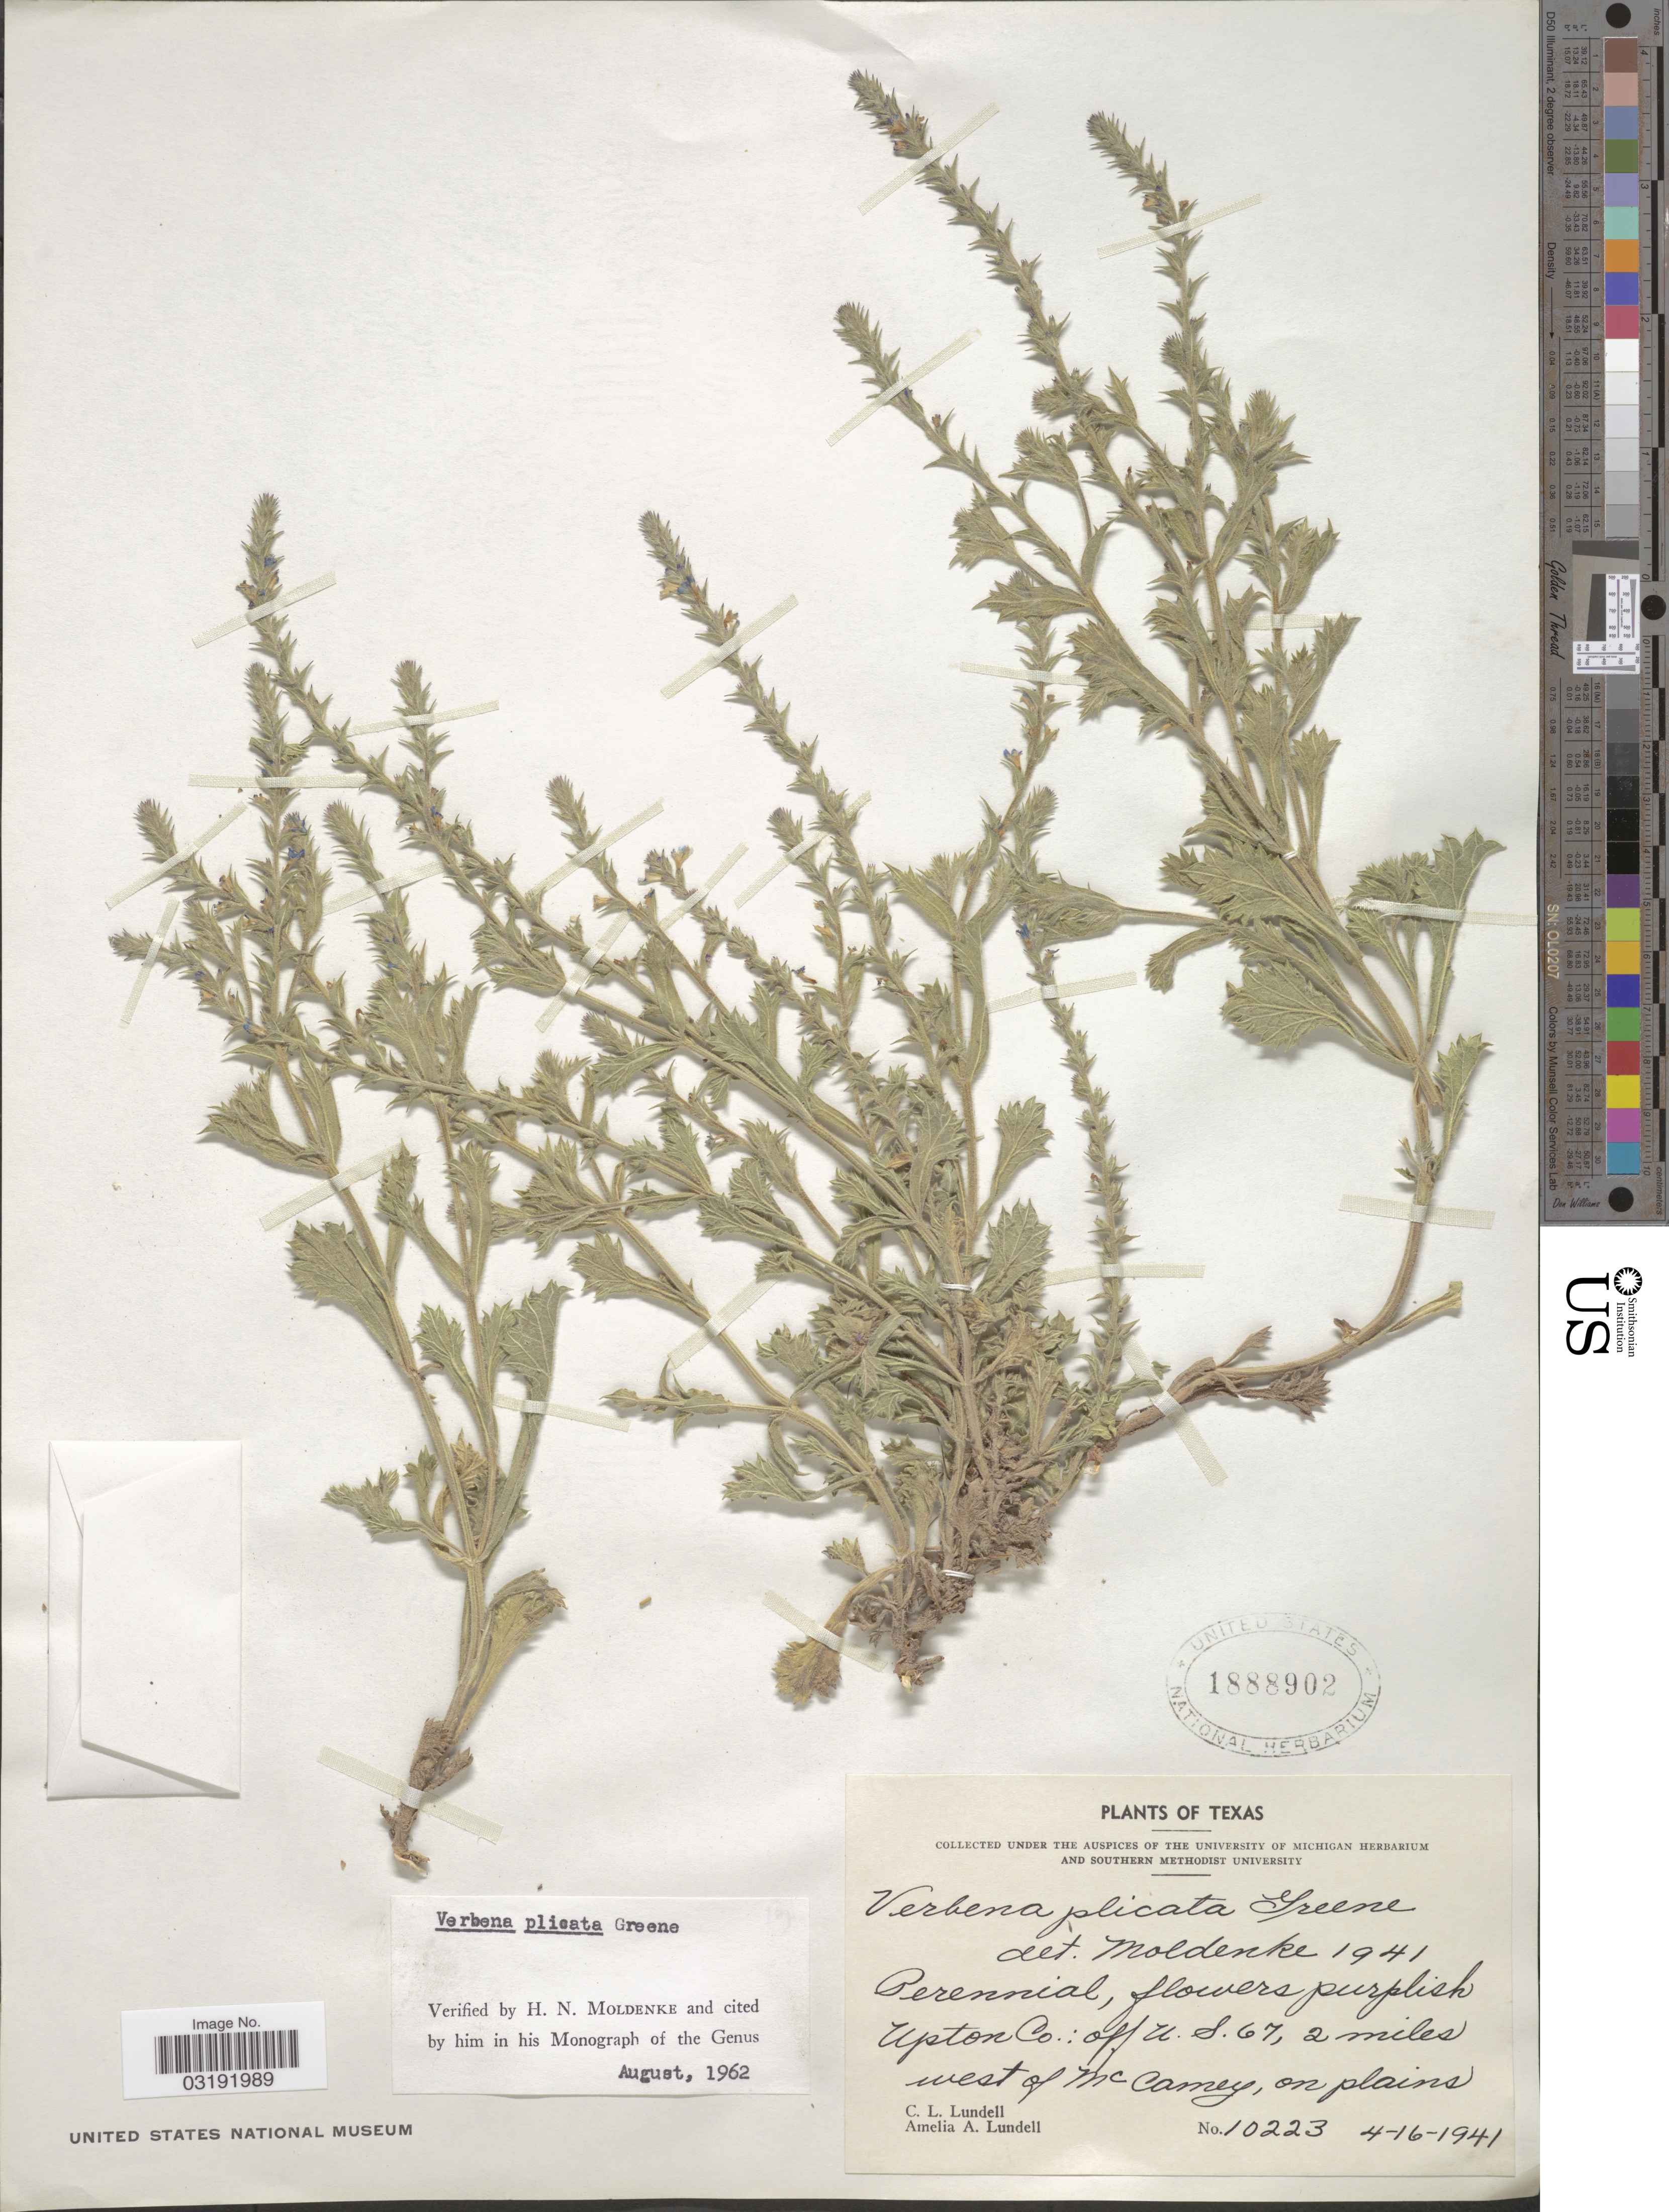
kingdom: Plantae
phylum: Tracheophyta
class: Magnoliopsida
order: Lamiales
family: Verbenaceae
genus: Verbena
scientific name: Verbena plicata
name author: Greene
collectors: C. L. Lundell & A. A. Lundell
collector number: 10223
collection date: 1941-04-16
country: United States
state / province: Texas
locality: Upton Co.: off U.S. 67, 2 miles west of McCamey, on plains.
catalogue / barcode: US 1888902